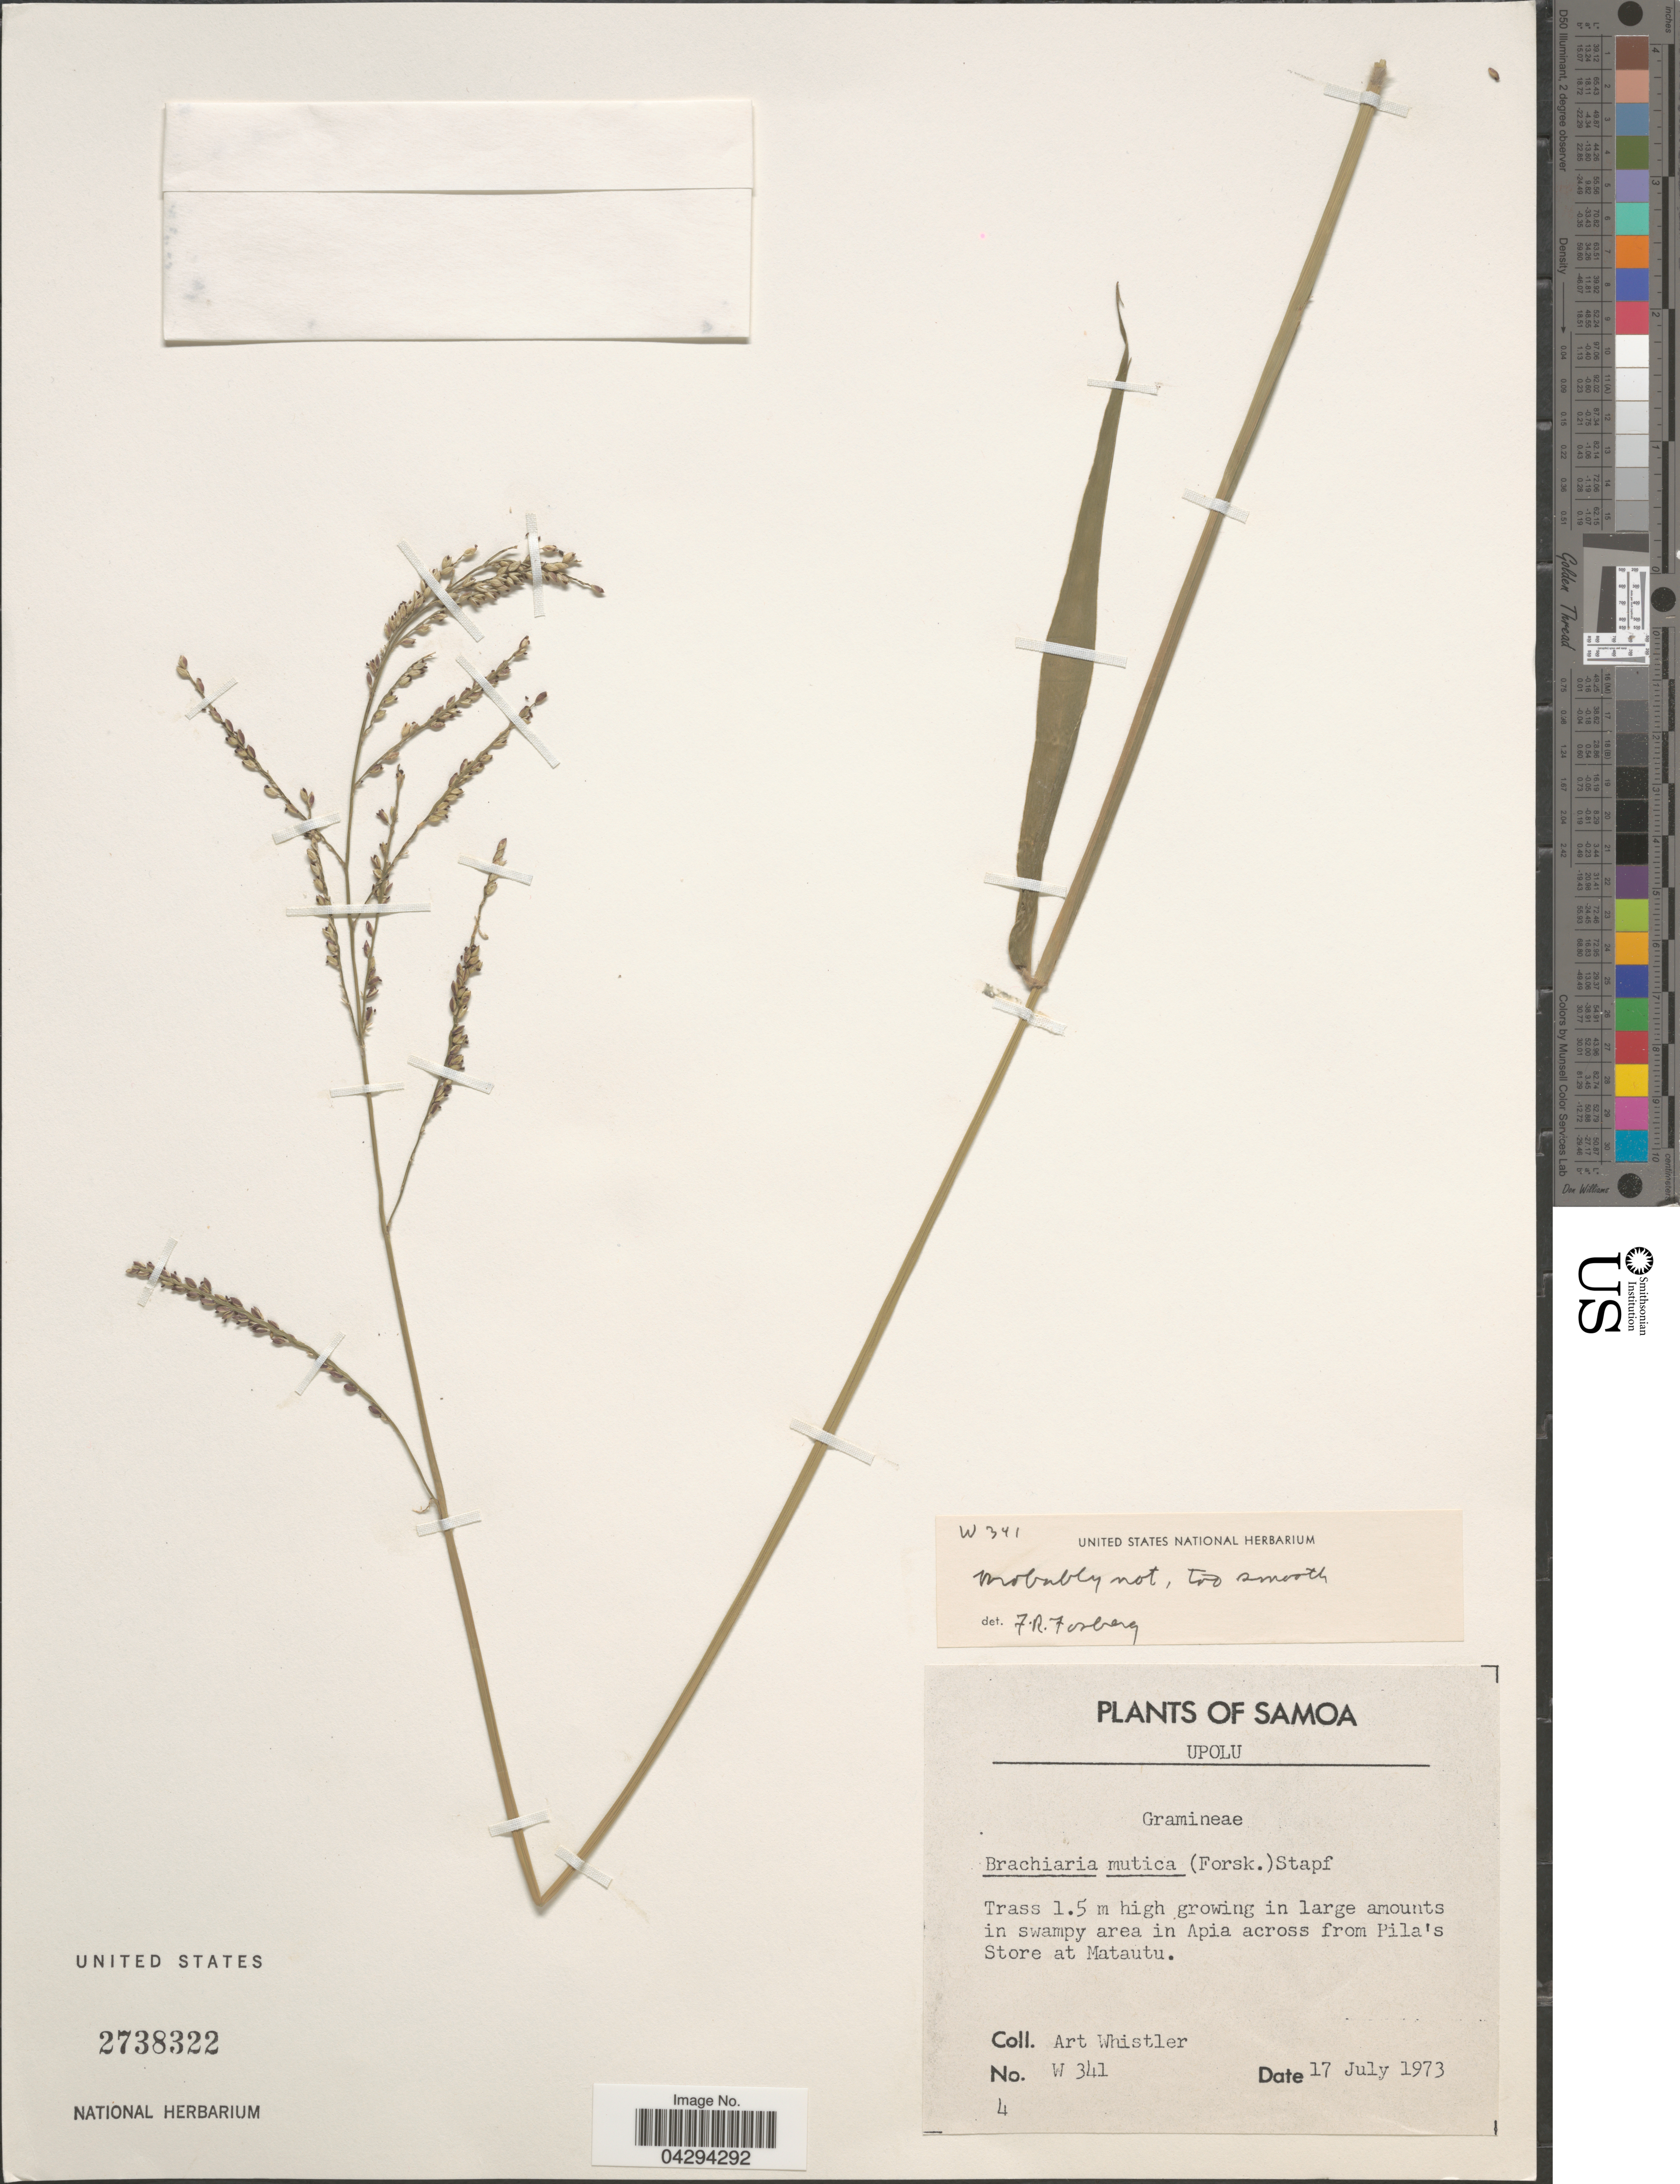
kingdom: Plantae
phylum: Tracheophyta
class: Liliopsida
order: Poales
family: Poaceae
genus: Urochloa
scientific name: Urochloa sp.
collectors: A. Whistler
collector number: W341/4?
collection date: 1973-07-17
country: Samoa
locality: Samoa. Upolu. Growing in large amounts in swampy area in Apia across from Pila's Store at Matautu.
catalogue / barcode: US 2738322